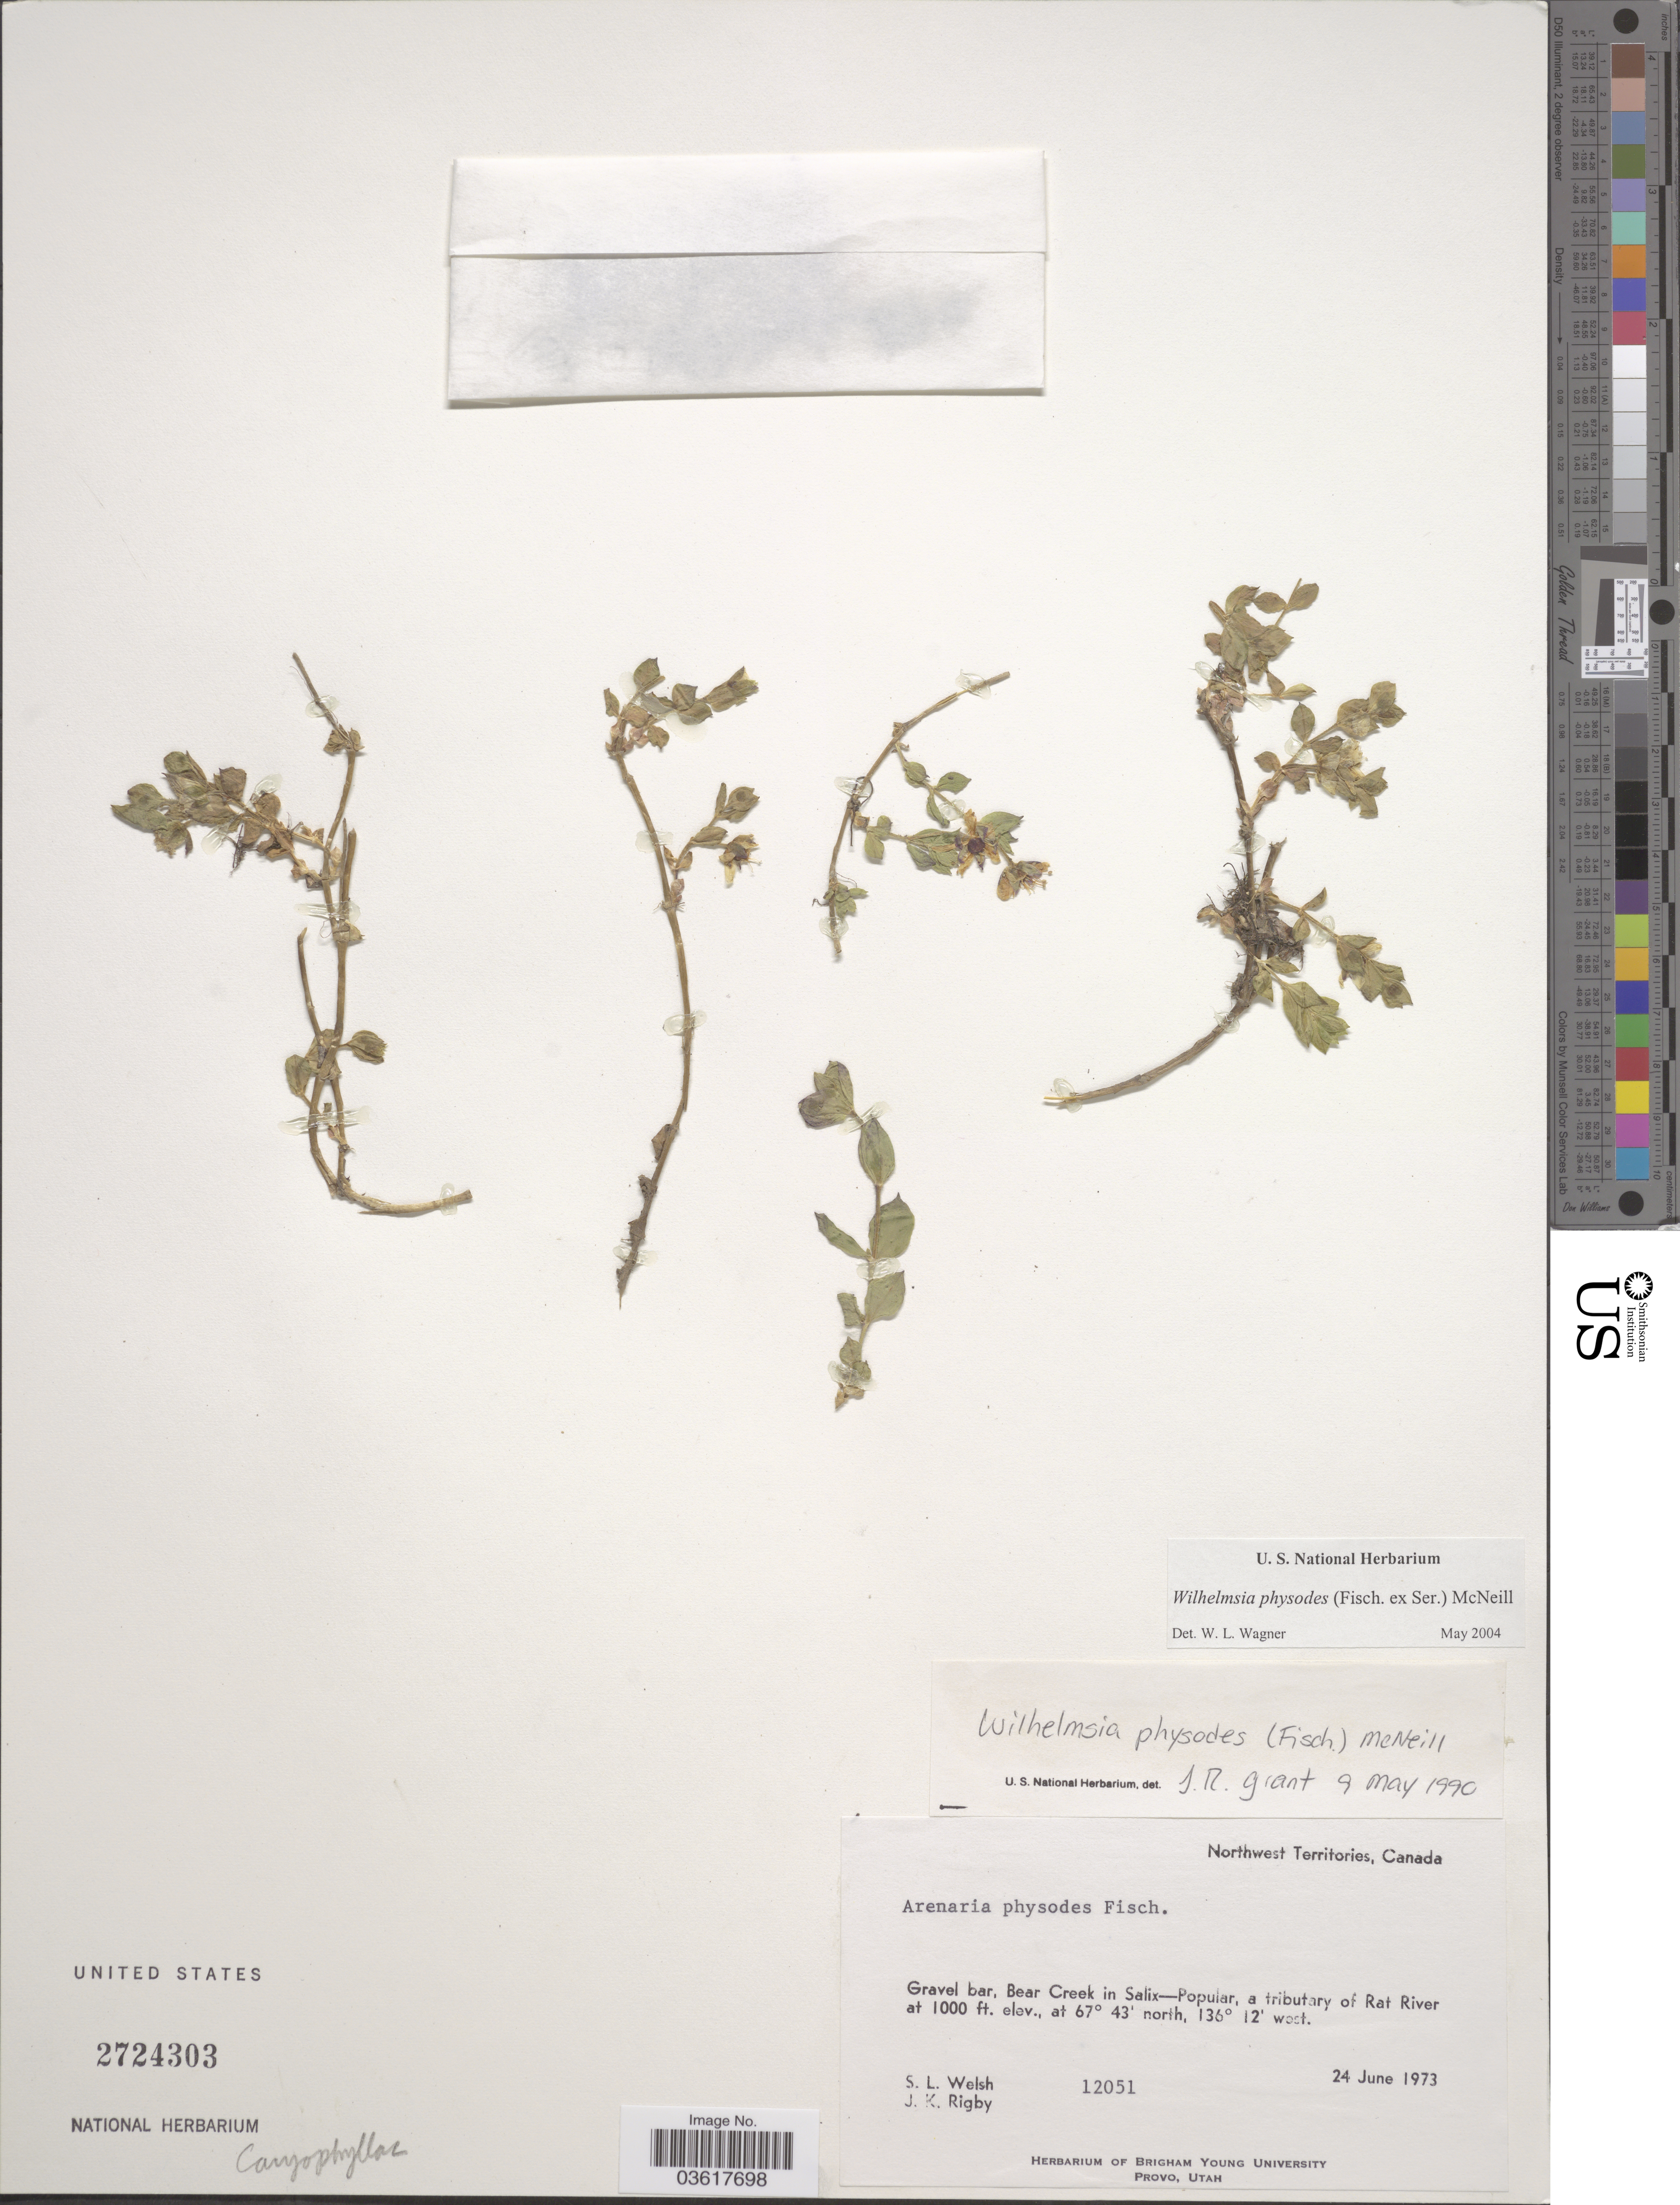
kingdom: Plantae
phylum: Tracheophyta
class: Magnoliopsida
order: Caryophyllales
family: Caryophyllaceae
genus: Wilhelmsia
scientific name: Wilhelmsia physodes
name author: (Fisch. ex Ser.) McNeill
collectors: S. Welsh & J. Rigby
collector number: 12051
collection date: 1973-06-24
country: Canada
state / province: Northwest Territories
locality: Gravel bar, Bear Creek in Salix-Popular, a tributary of Rat River.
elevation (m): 305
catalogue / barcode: US 2724303